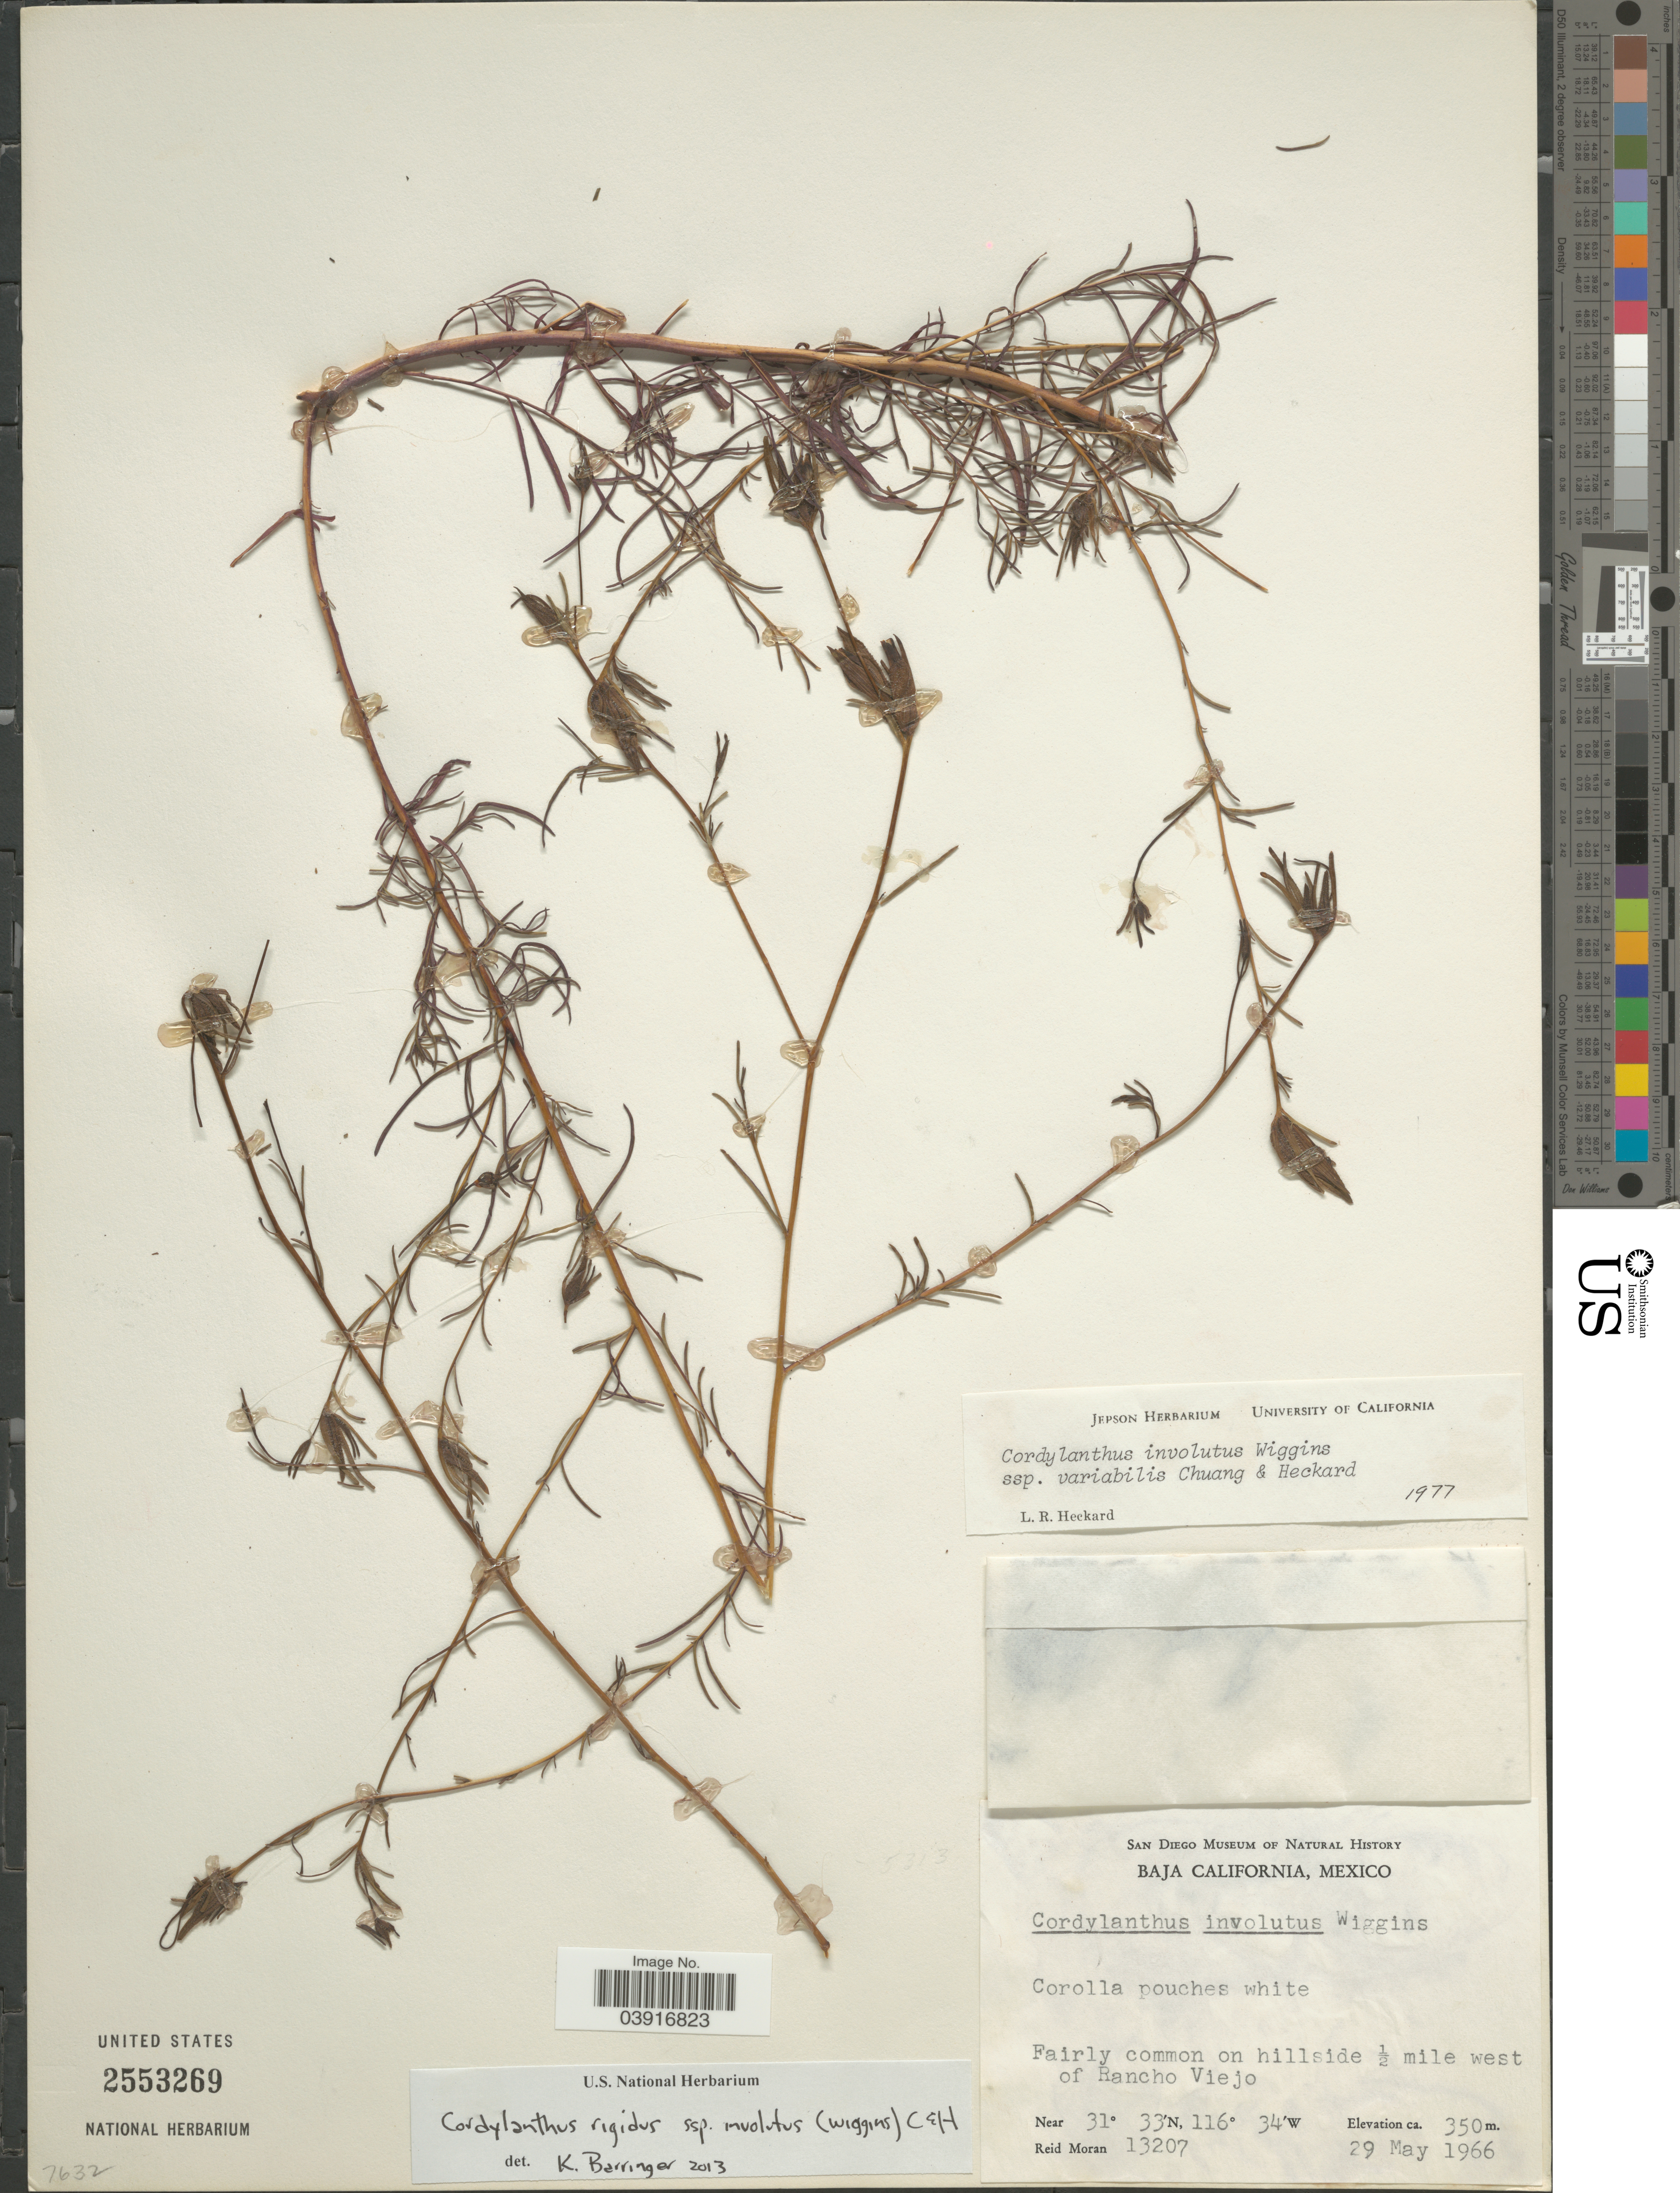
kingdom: Plantae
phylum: Tracheophyta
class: Magnoliopsida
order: Lamiales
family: Orobanchaceae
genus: Cordylanthus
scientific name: Cordylanthus rigidus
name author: (Benth.) Jeps.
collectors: R. Moran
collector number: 13207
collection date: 1966-05-29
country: Mexico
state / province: Baja California Norte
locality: Fairly common on hillside ½ mile west of Rancho Viejo.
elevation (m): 350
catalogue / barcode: US 2553269